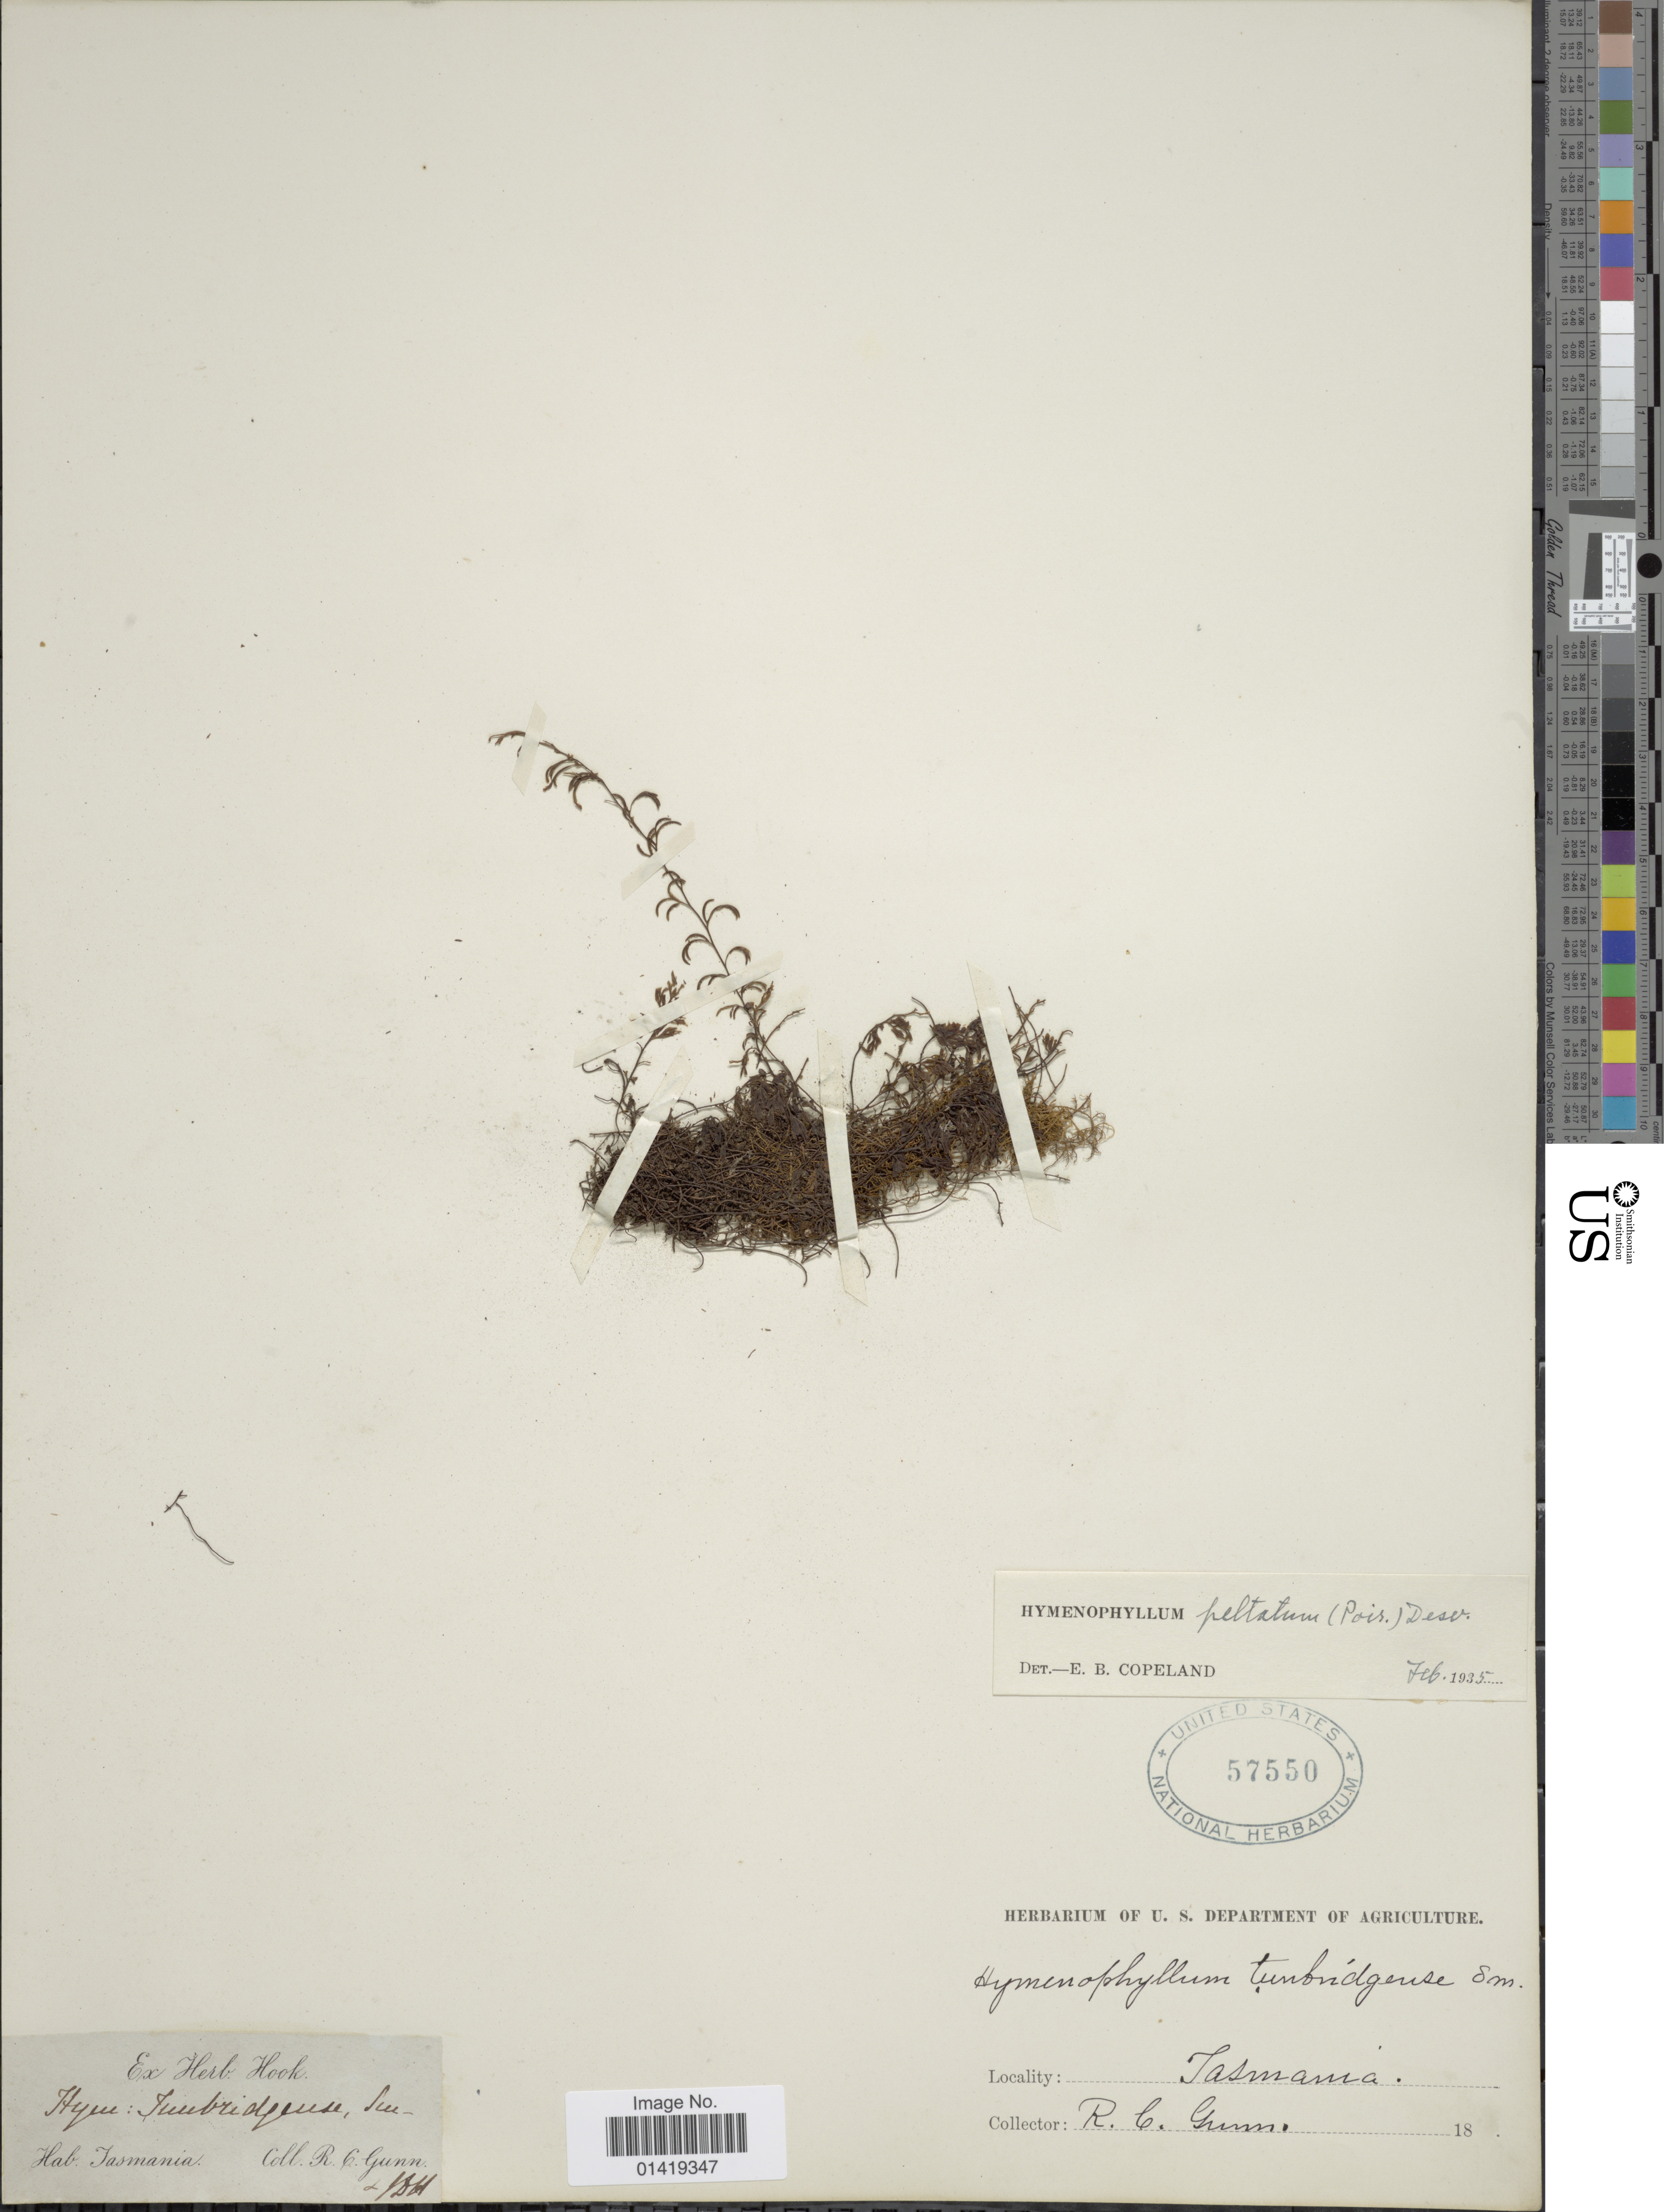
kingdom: Plantae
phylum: Tracheophyta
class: Polypodiopsida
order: Hymenophyllales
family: Hymenophyllaceae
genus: Hymenophyllum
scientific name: Hymenophyllum peltatum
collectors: R. Gunn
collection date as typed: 18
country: Australia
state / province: Tasmania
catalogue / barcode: US 57550